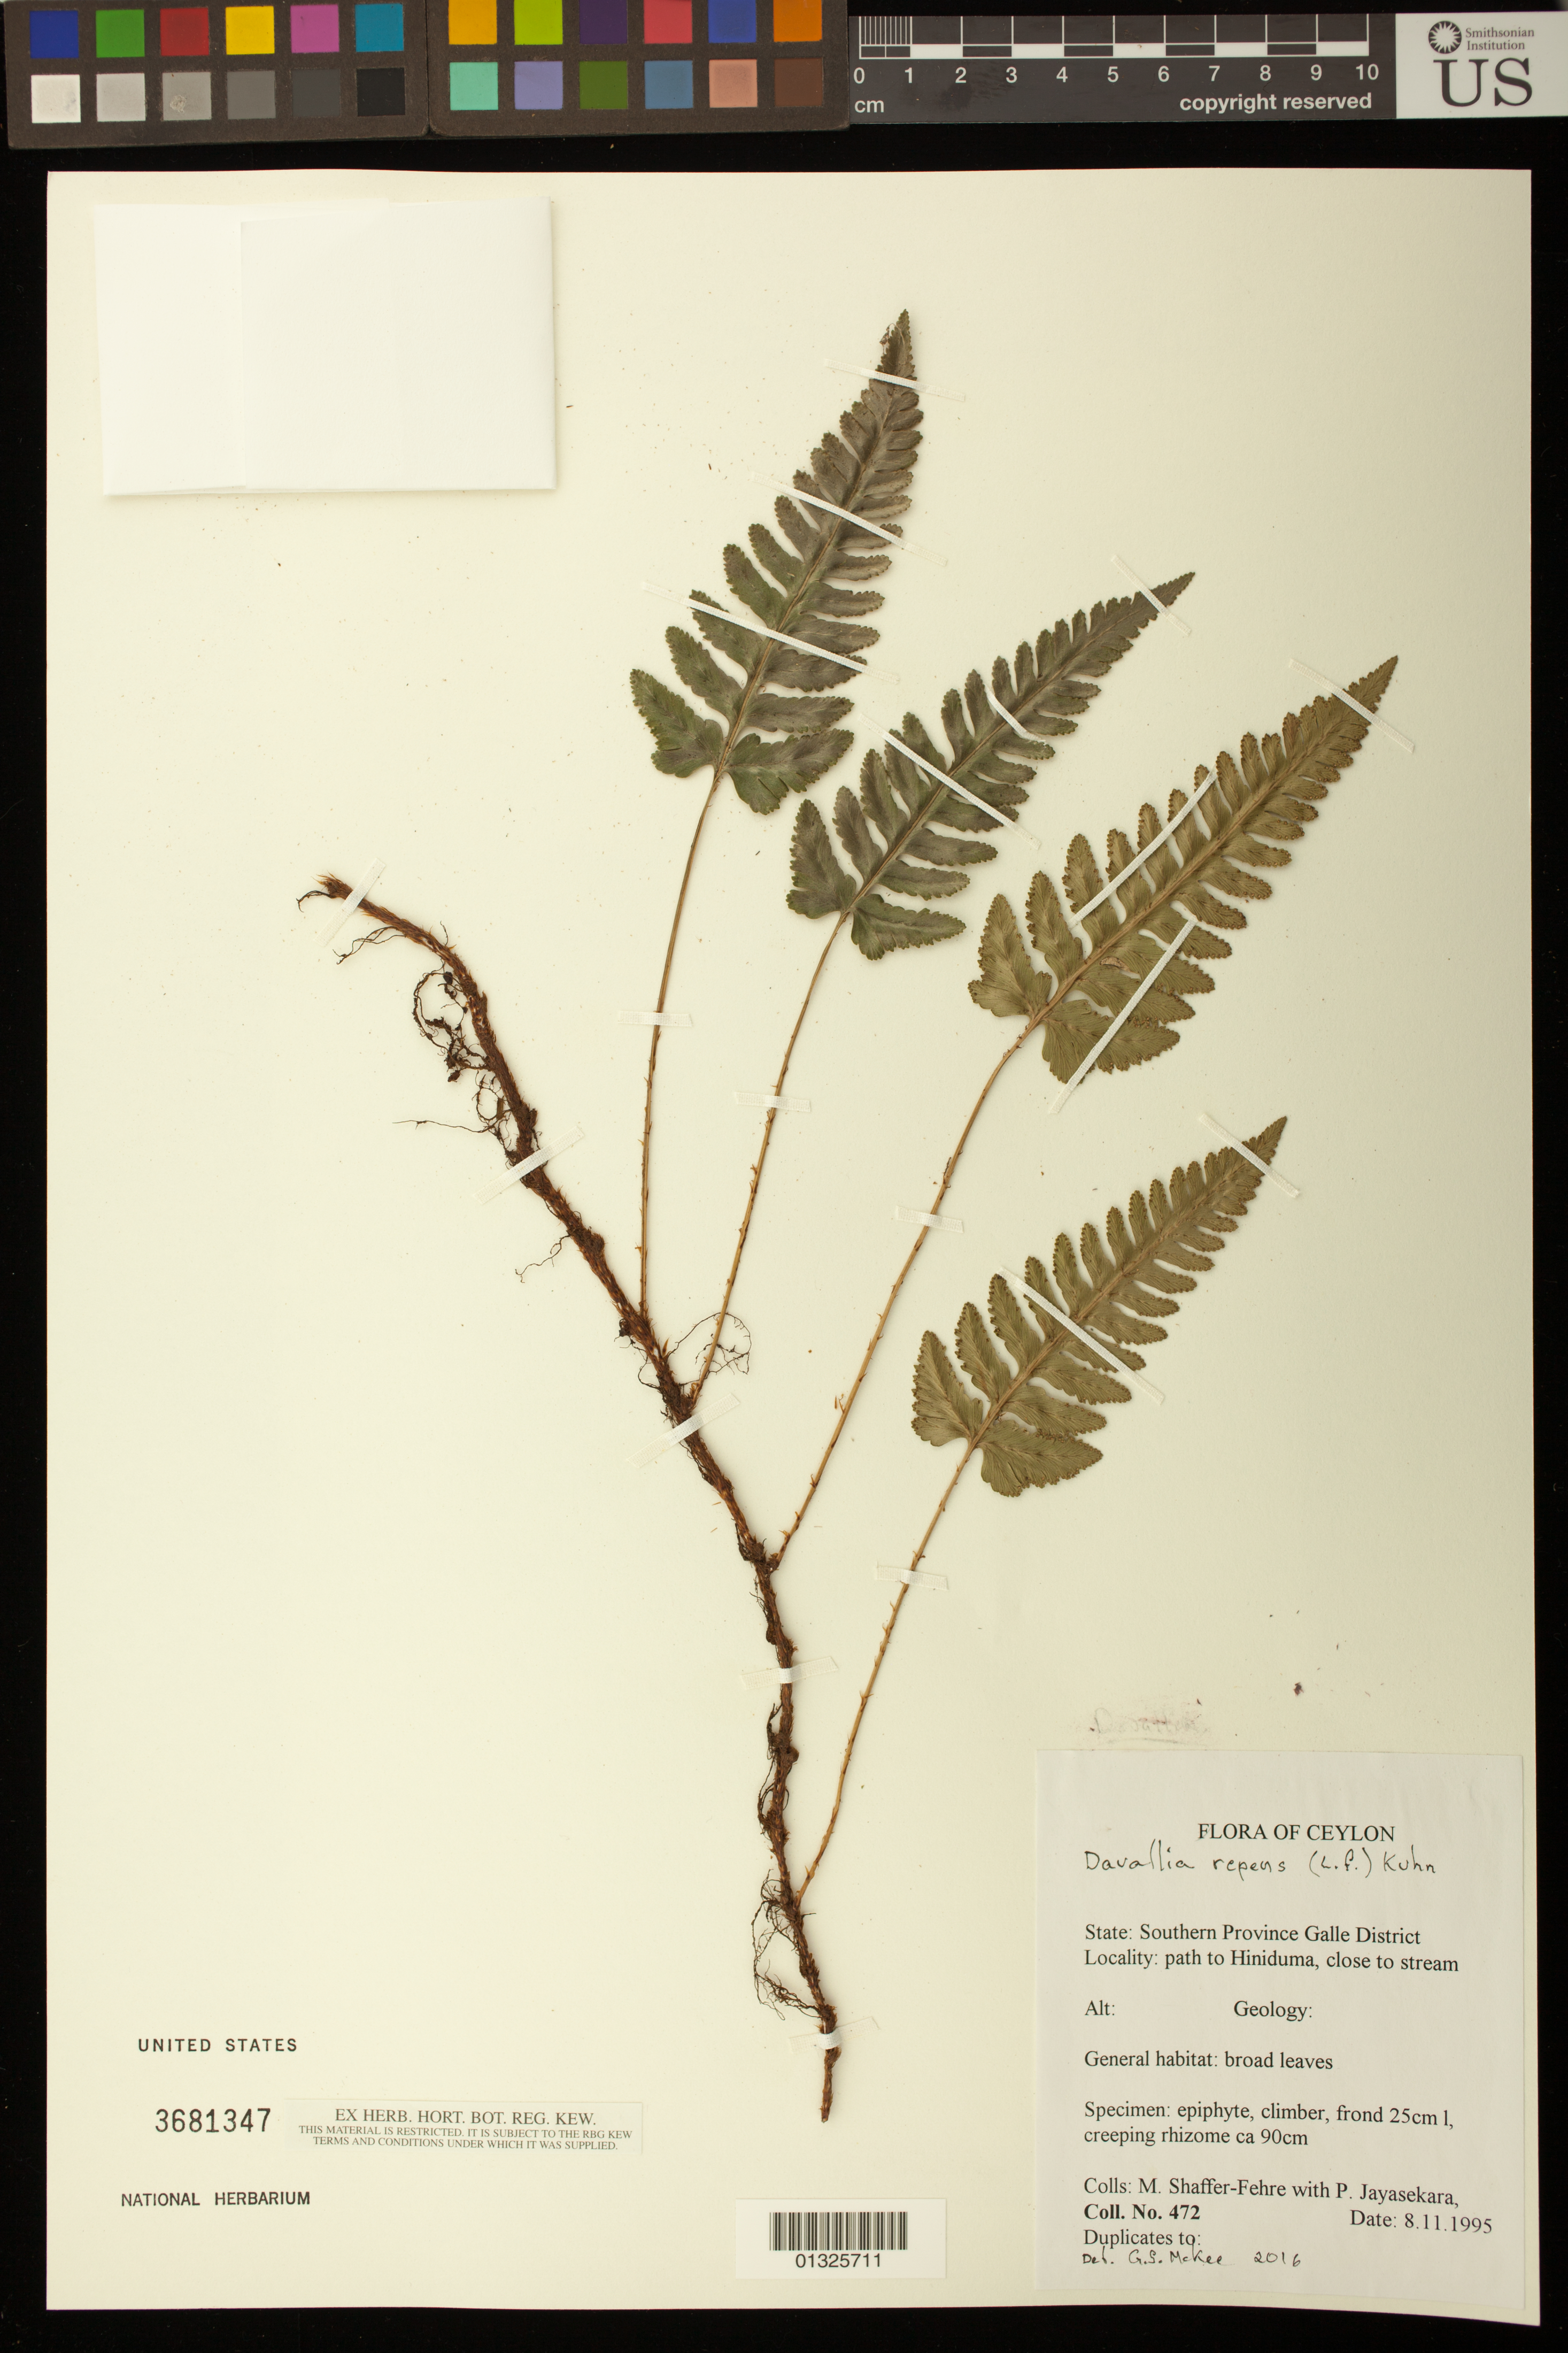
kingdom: Plantae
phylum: Tracheophyta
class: Polypodiopsida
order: Polypodiales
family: Davalliaceae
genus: Davallia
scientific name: Davallia repens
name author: (L. f.) Kuhn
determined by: McKee, G., (BOT), Smithsonian Institution - National Museum of Natural History (UNITED STATES)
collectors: M. Shaffer-Fehre & P. Jayasekara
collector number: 472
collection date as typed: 8.11.1995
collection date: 1995-08-11 or 1995-11-08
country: Sri Lanka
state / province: Southern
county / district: Galle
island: Ceylon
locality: Path to Hiniduma, close to stream.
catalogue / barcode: US 3681347